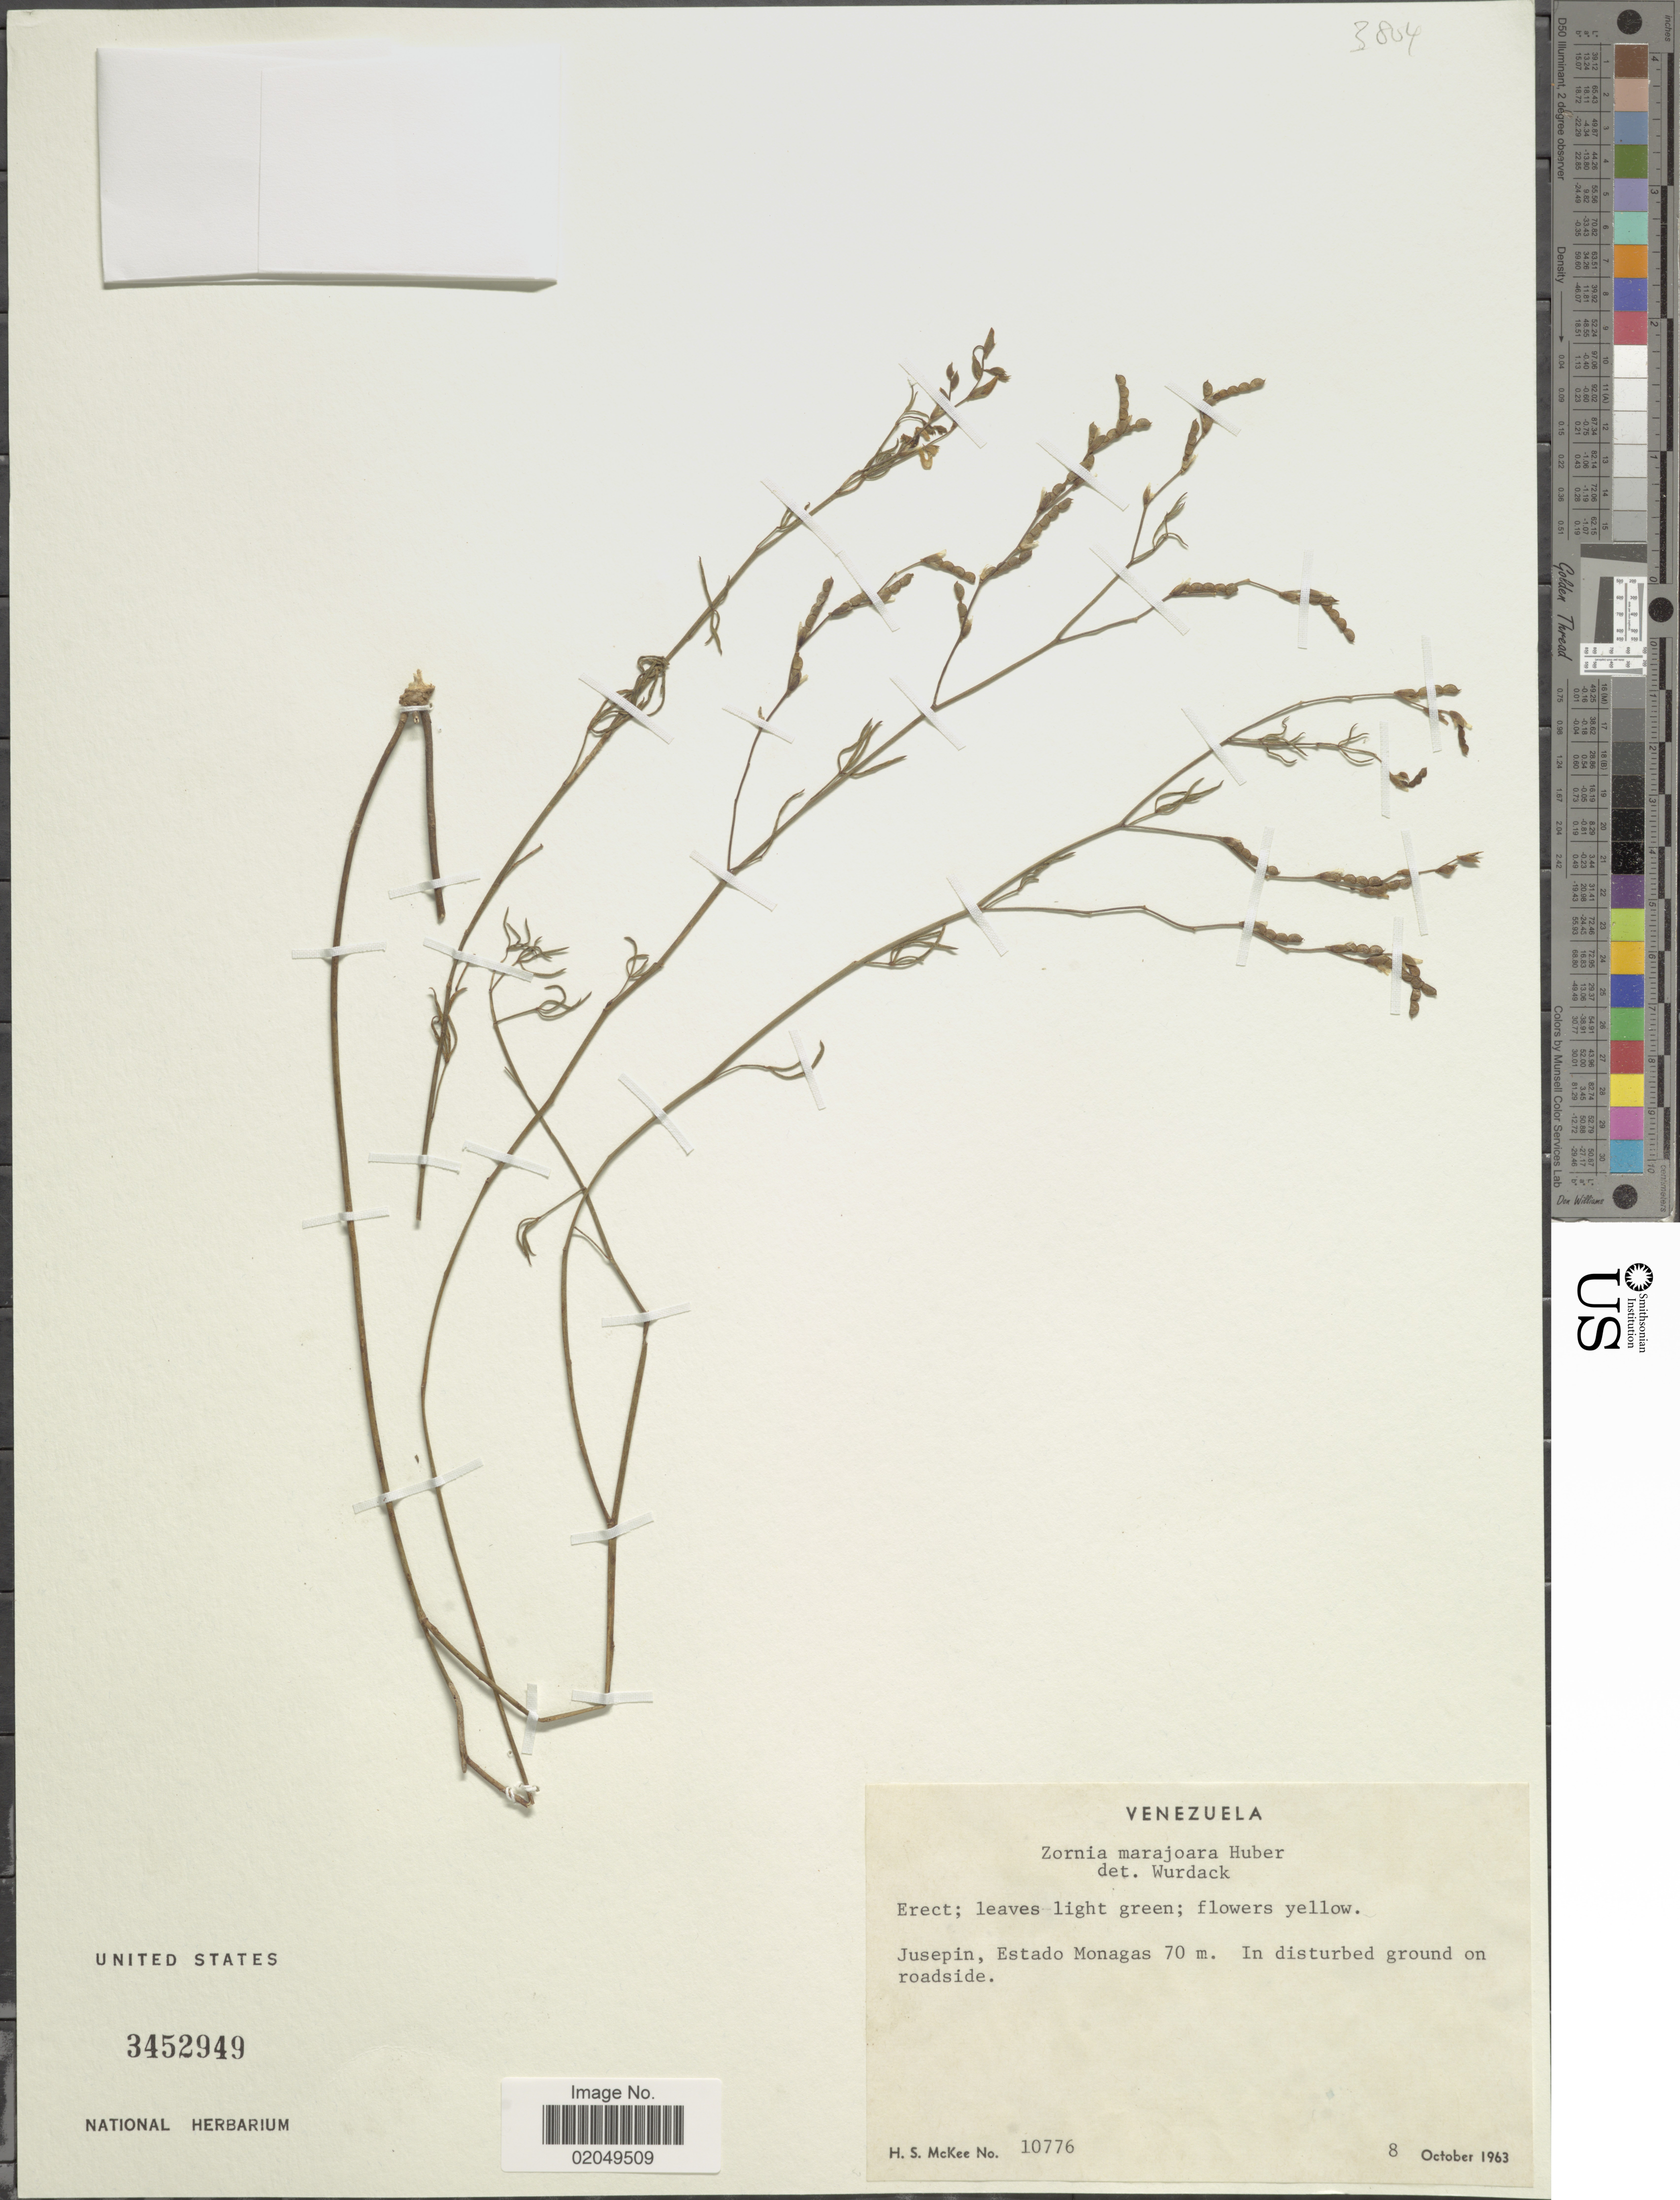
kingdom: Plantae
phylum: Tracheophyta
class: Magnoliopsida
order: Fabales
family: Fabaceae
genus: Zornia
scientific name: Zornia marajoara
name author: Huber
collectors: H. S. McKee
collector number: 10776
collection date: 1963-10-08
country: Venezuela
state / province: Monagas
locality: Jusepin, in disturbed ground on roadside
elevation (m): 70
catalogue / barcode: US 3452949